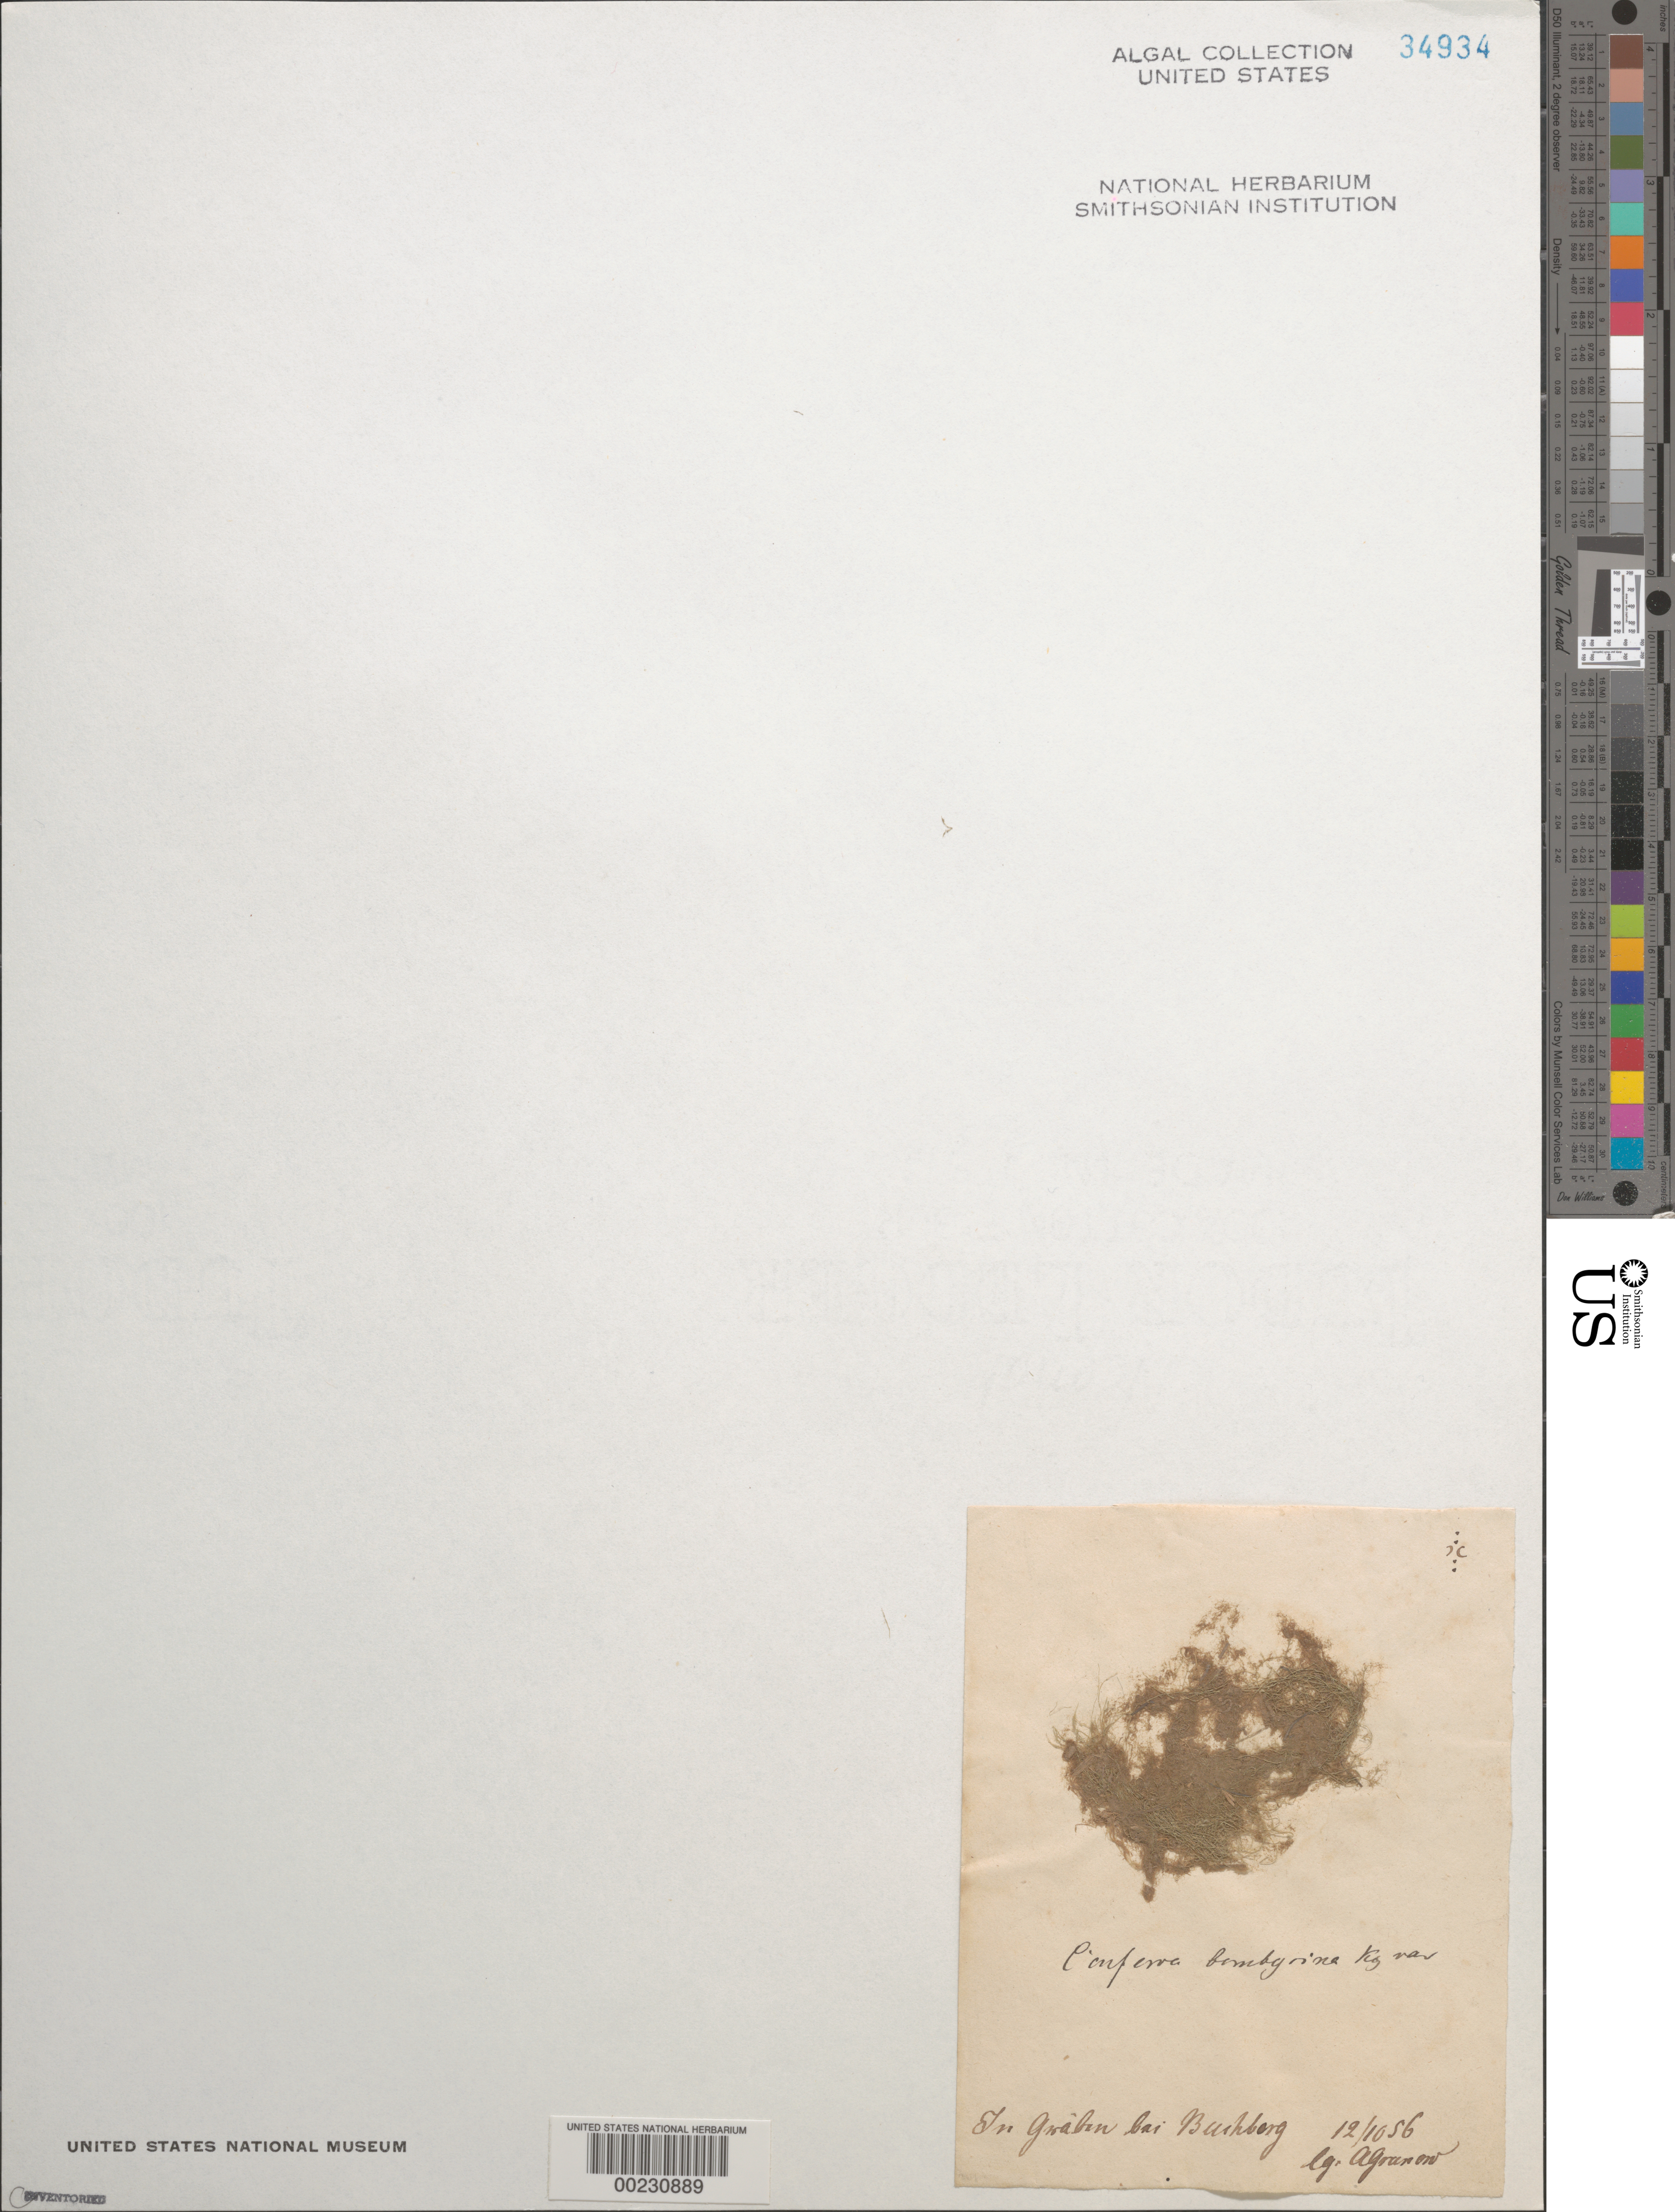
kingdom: Chromista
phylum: Ochrophyta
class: Xanthophyceae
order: Tribonematales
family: Tribonemataceae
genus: Tribonema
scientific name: Tribonema bombycina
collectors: A. Grunow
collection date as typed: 12 Oct 1856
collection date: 1856-10-12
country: Switzerland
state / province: Zürich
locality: Buchberg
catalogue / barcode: US 34934